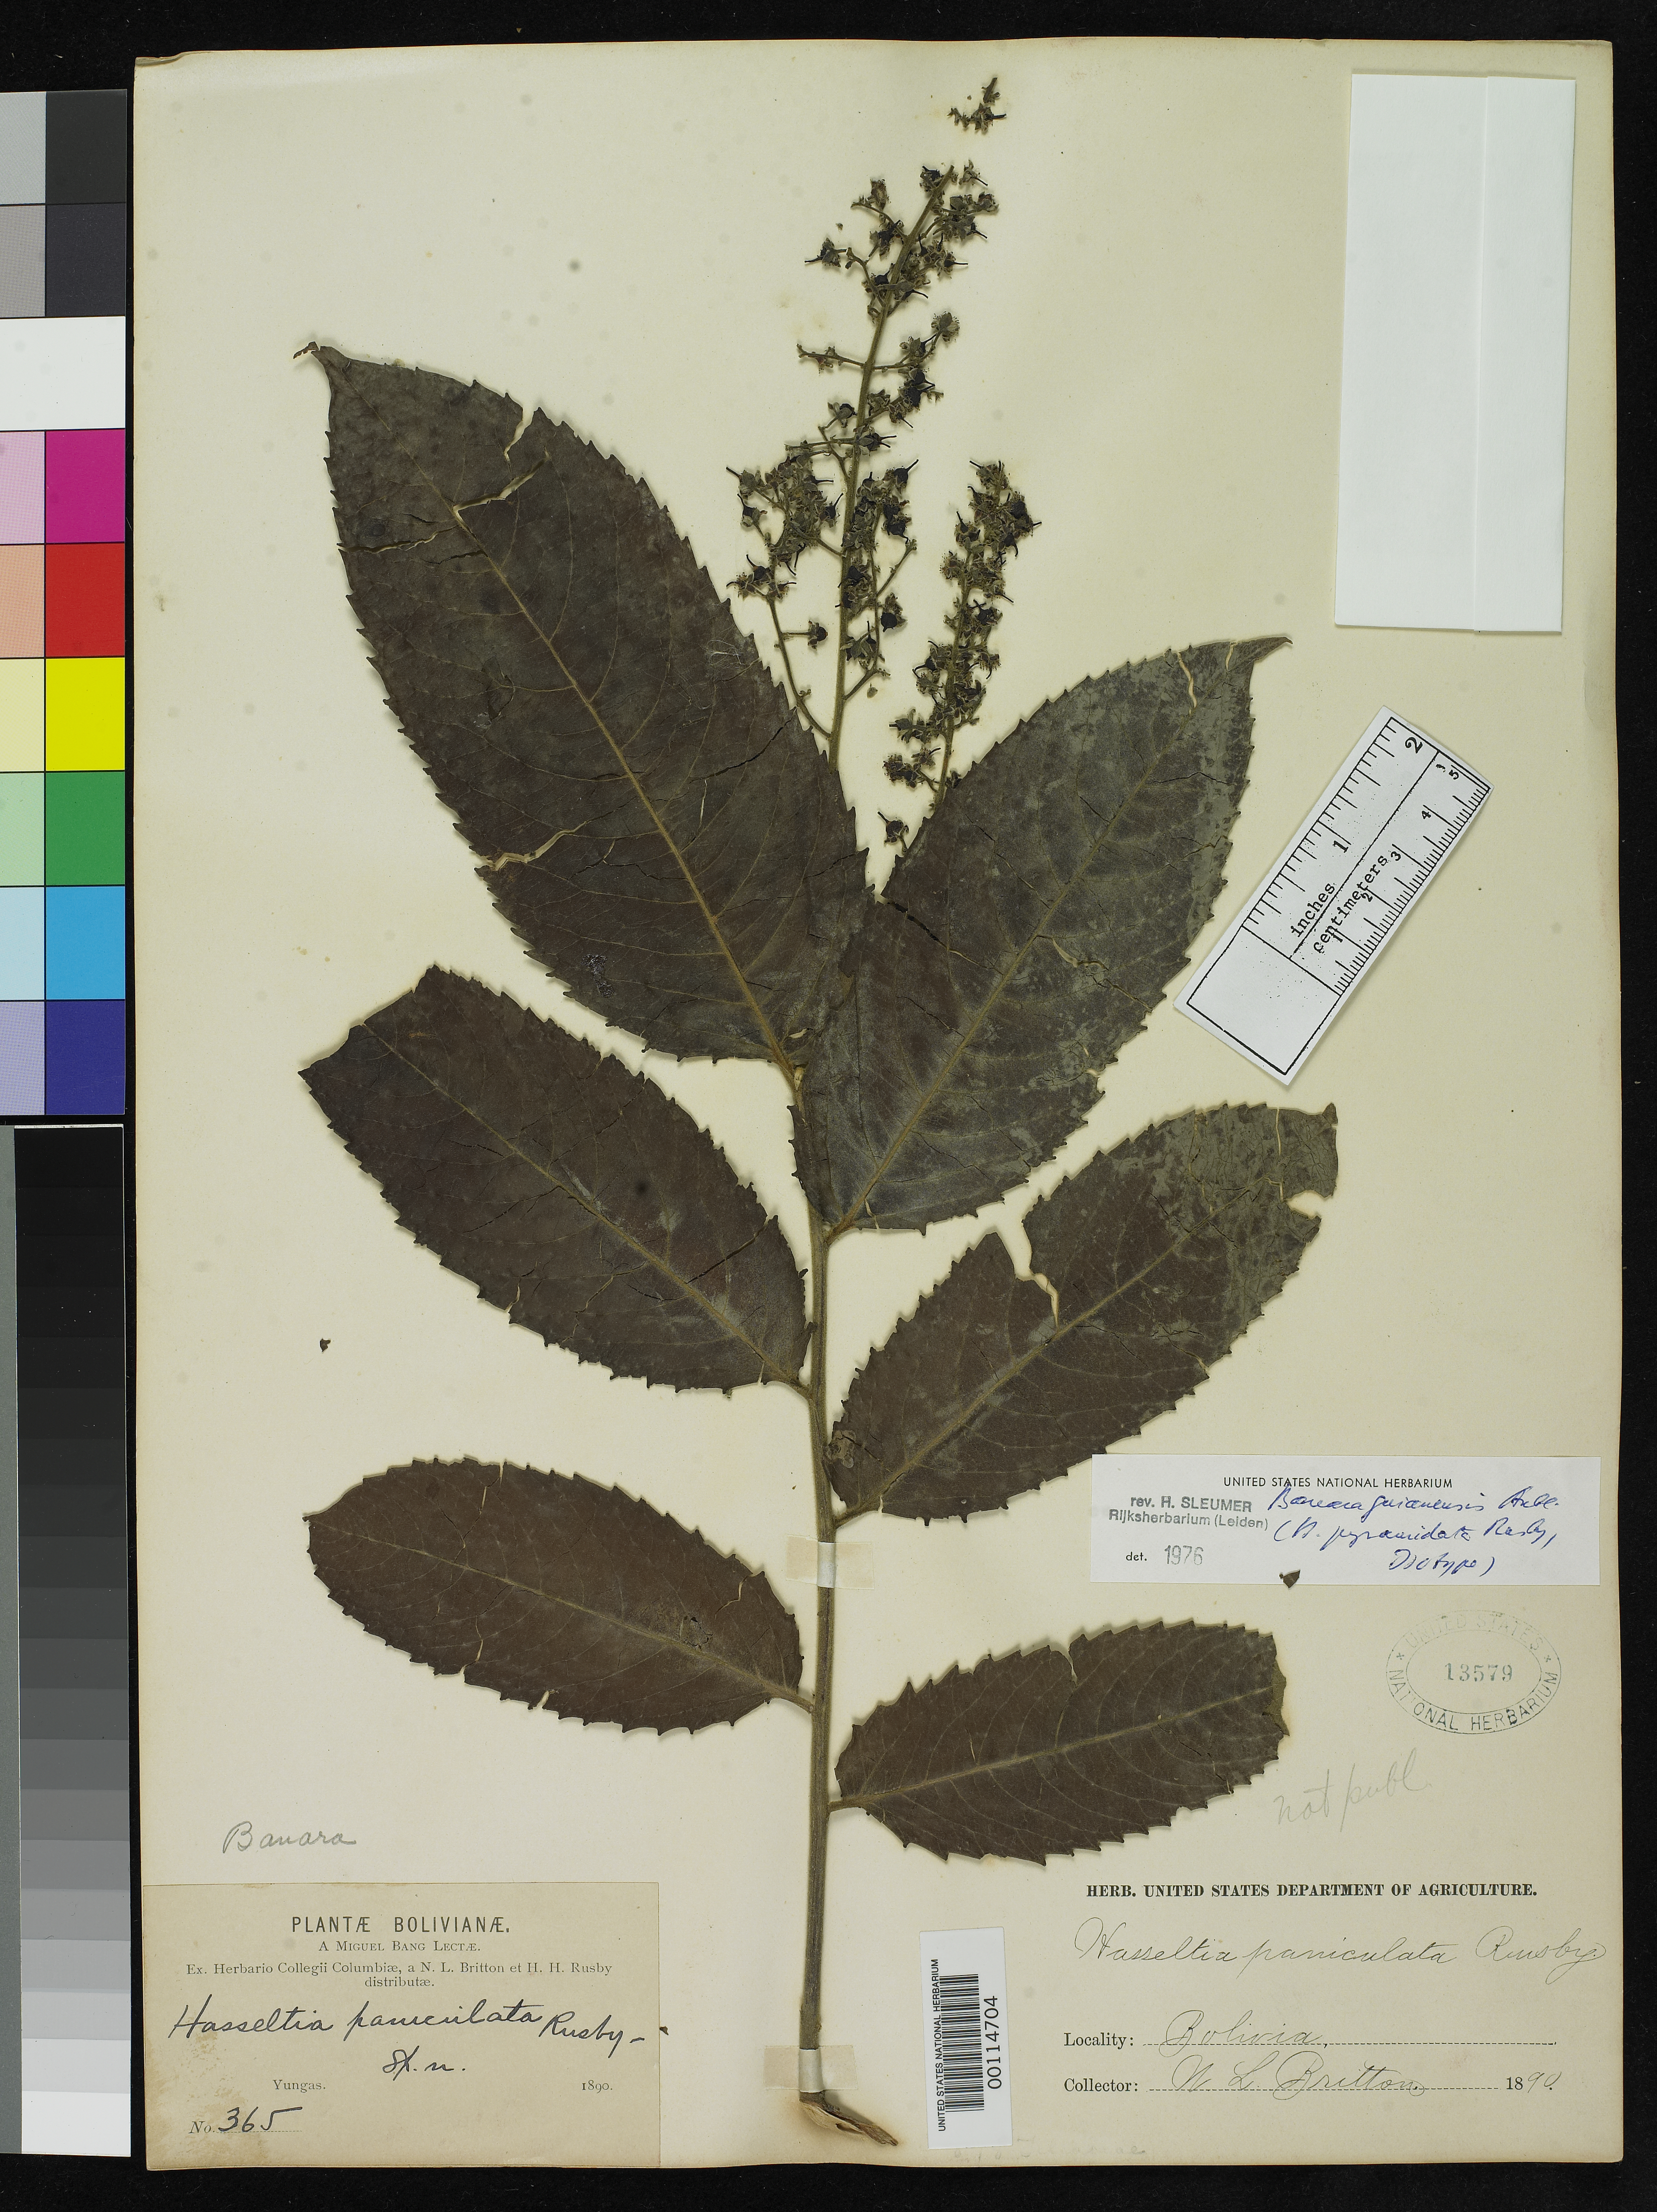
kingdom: Plantae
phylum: Tracheophyta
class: Magnoliopsida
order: Malpighiales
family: Salicaceae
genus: Banara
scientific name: Banara pyramidata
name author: Rusby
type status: Isotype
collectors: M. Bang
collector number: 365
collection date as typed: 1890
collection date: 1890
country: Bolivia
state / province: La Paz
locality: Yungas.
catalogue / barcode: US 13579